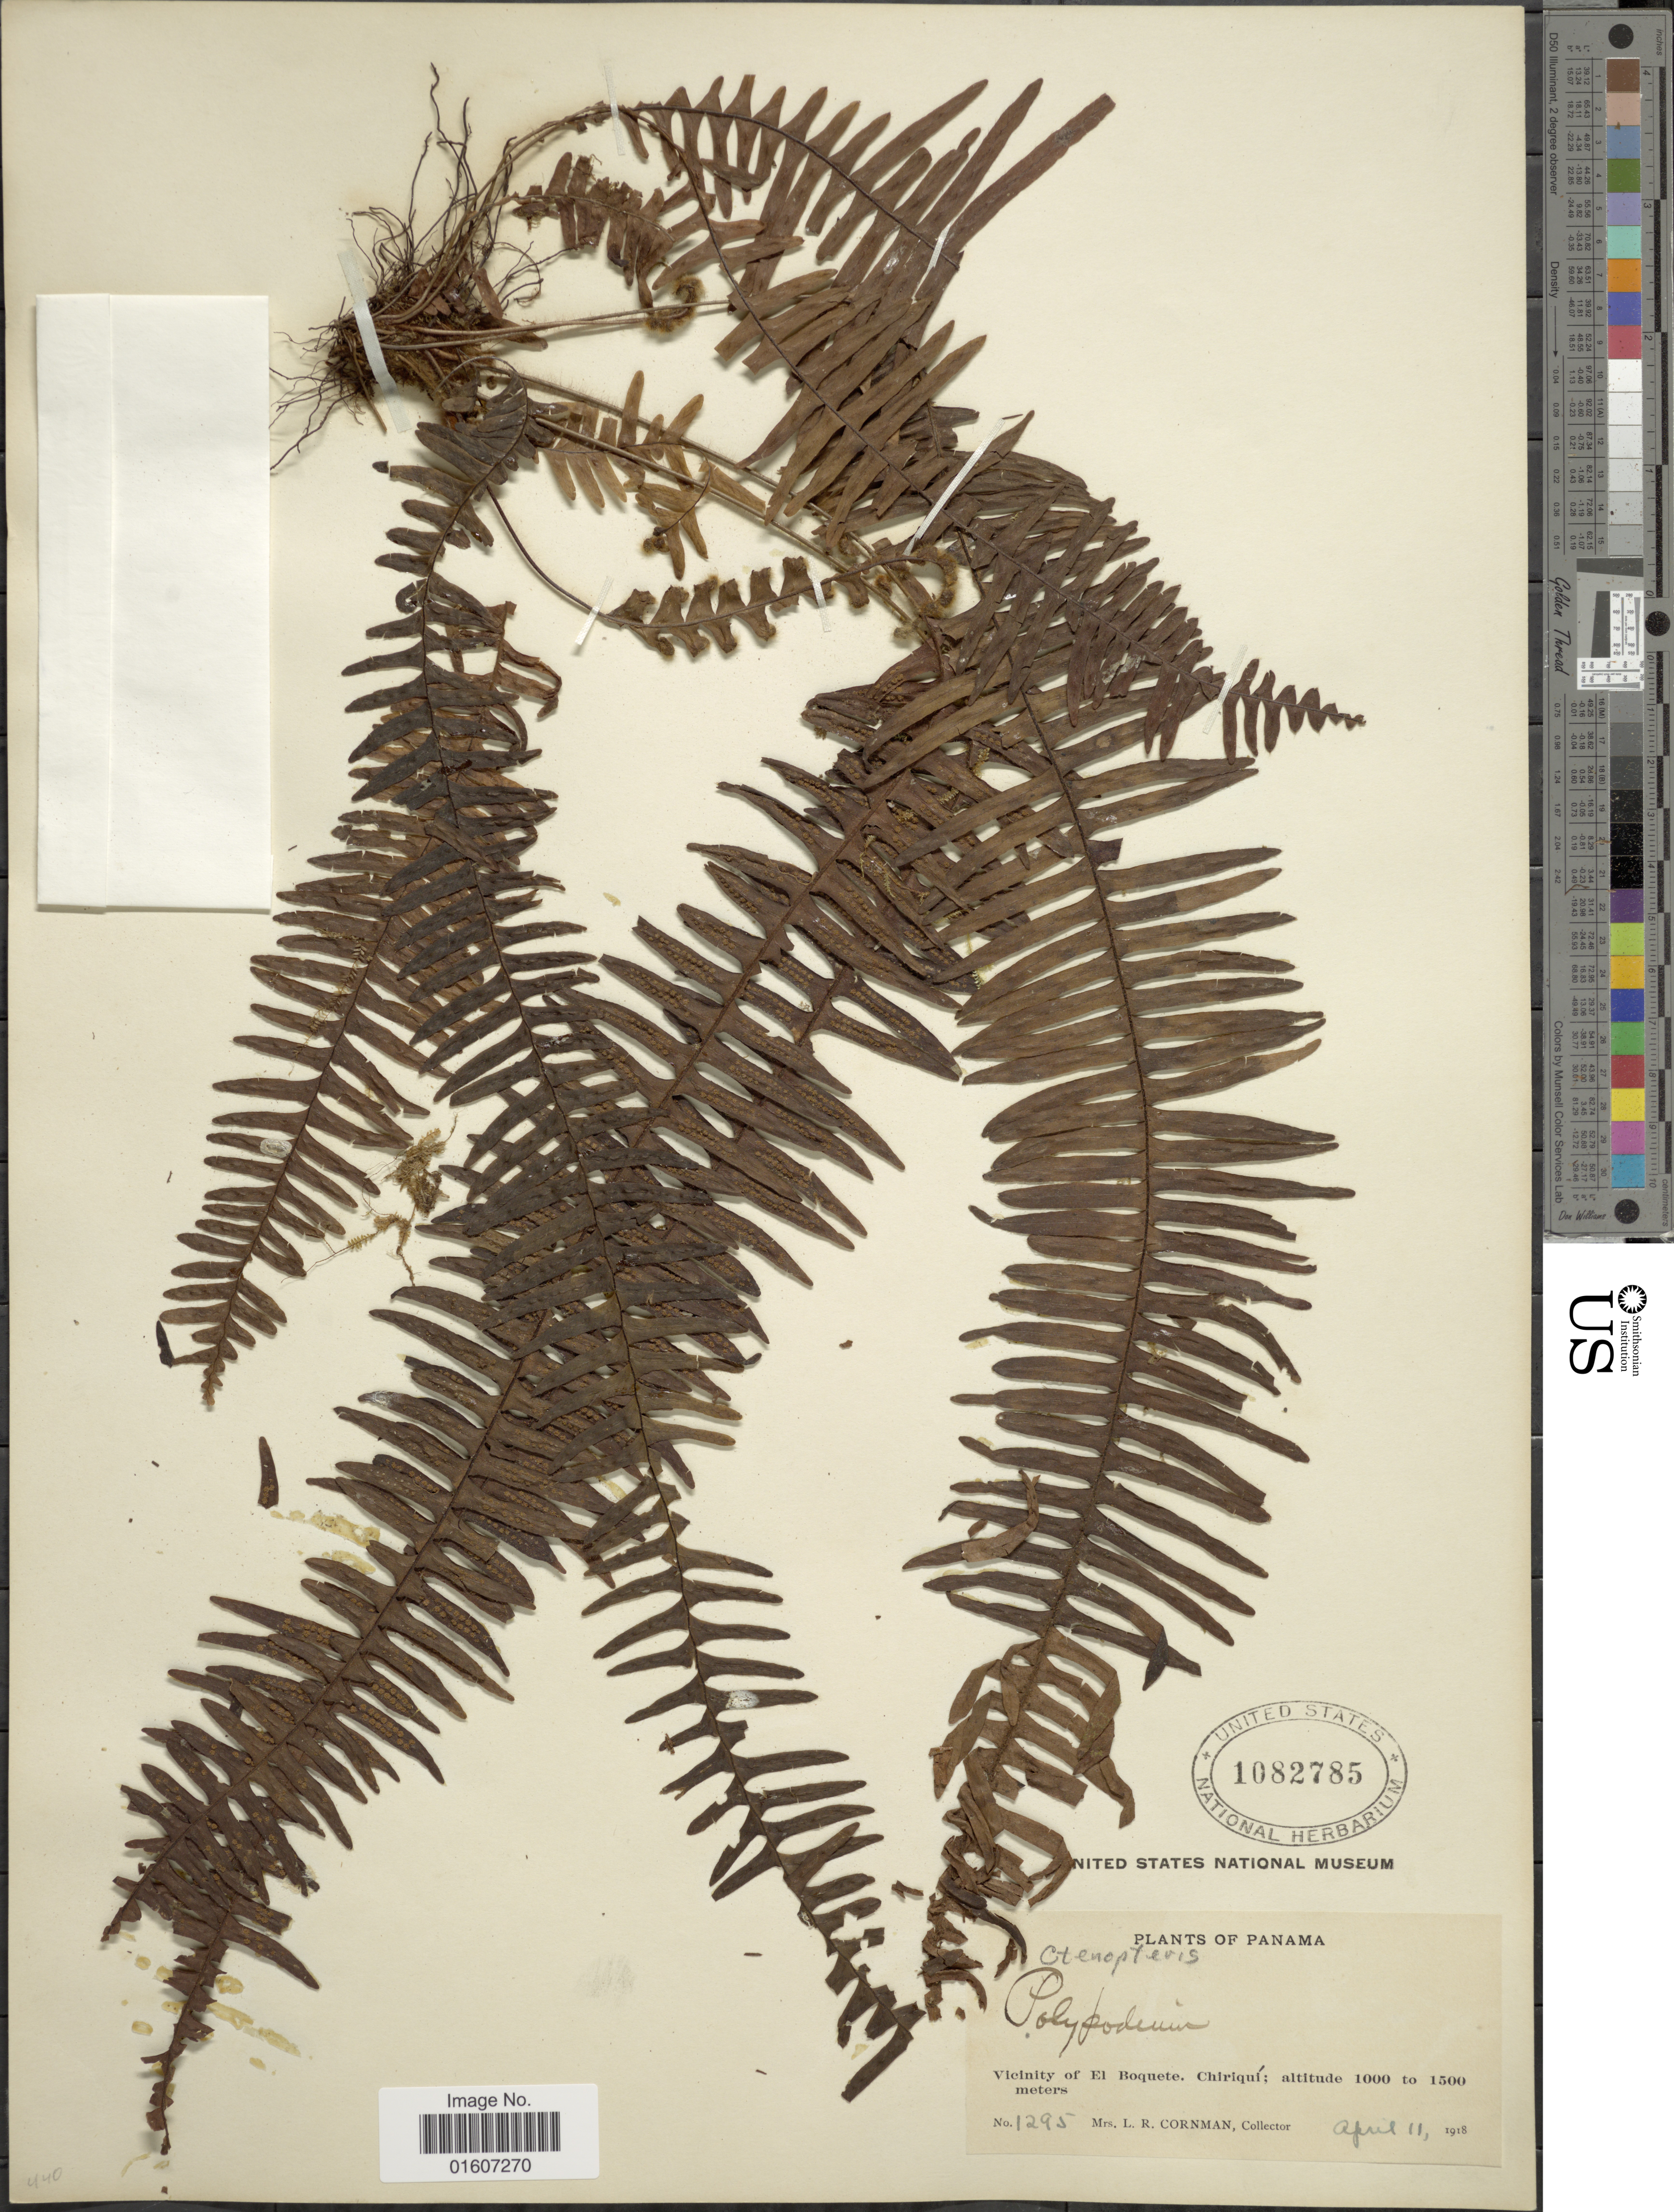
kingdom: Plantae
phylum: Tracheophyta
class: Polypodiopsida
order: Polypodiales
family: Polypodiaceae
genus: Terpsichore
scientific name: Terpsichore atroviridis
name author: (Copel.) A.R. Sm.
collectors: L. Cornman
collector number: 1295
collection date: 1918-04-11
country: Panama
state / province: Chiriqui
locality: Vicinity of El Boquete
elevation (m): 1000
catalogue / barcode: US 1082785